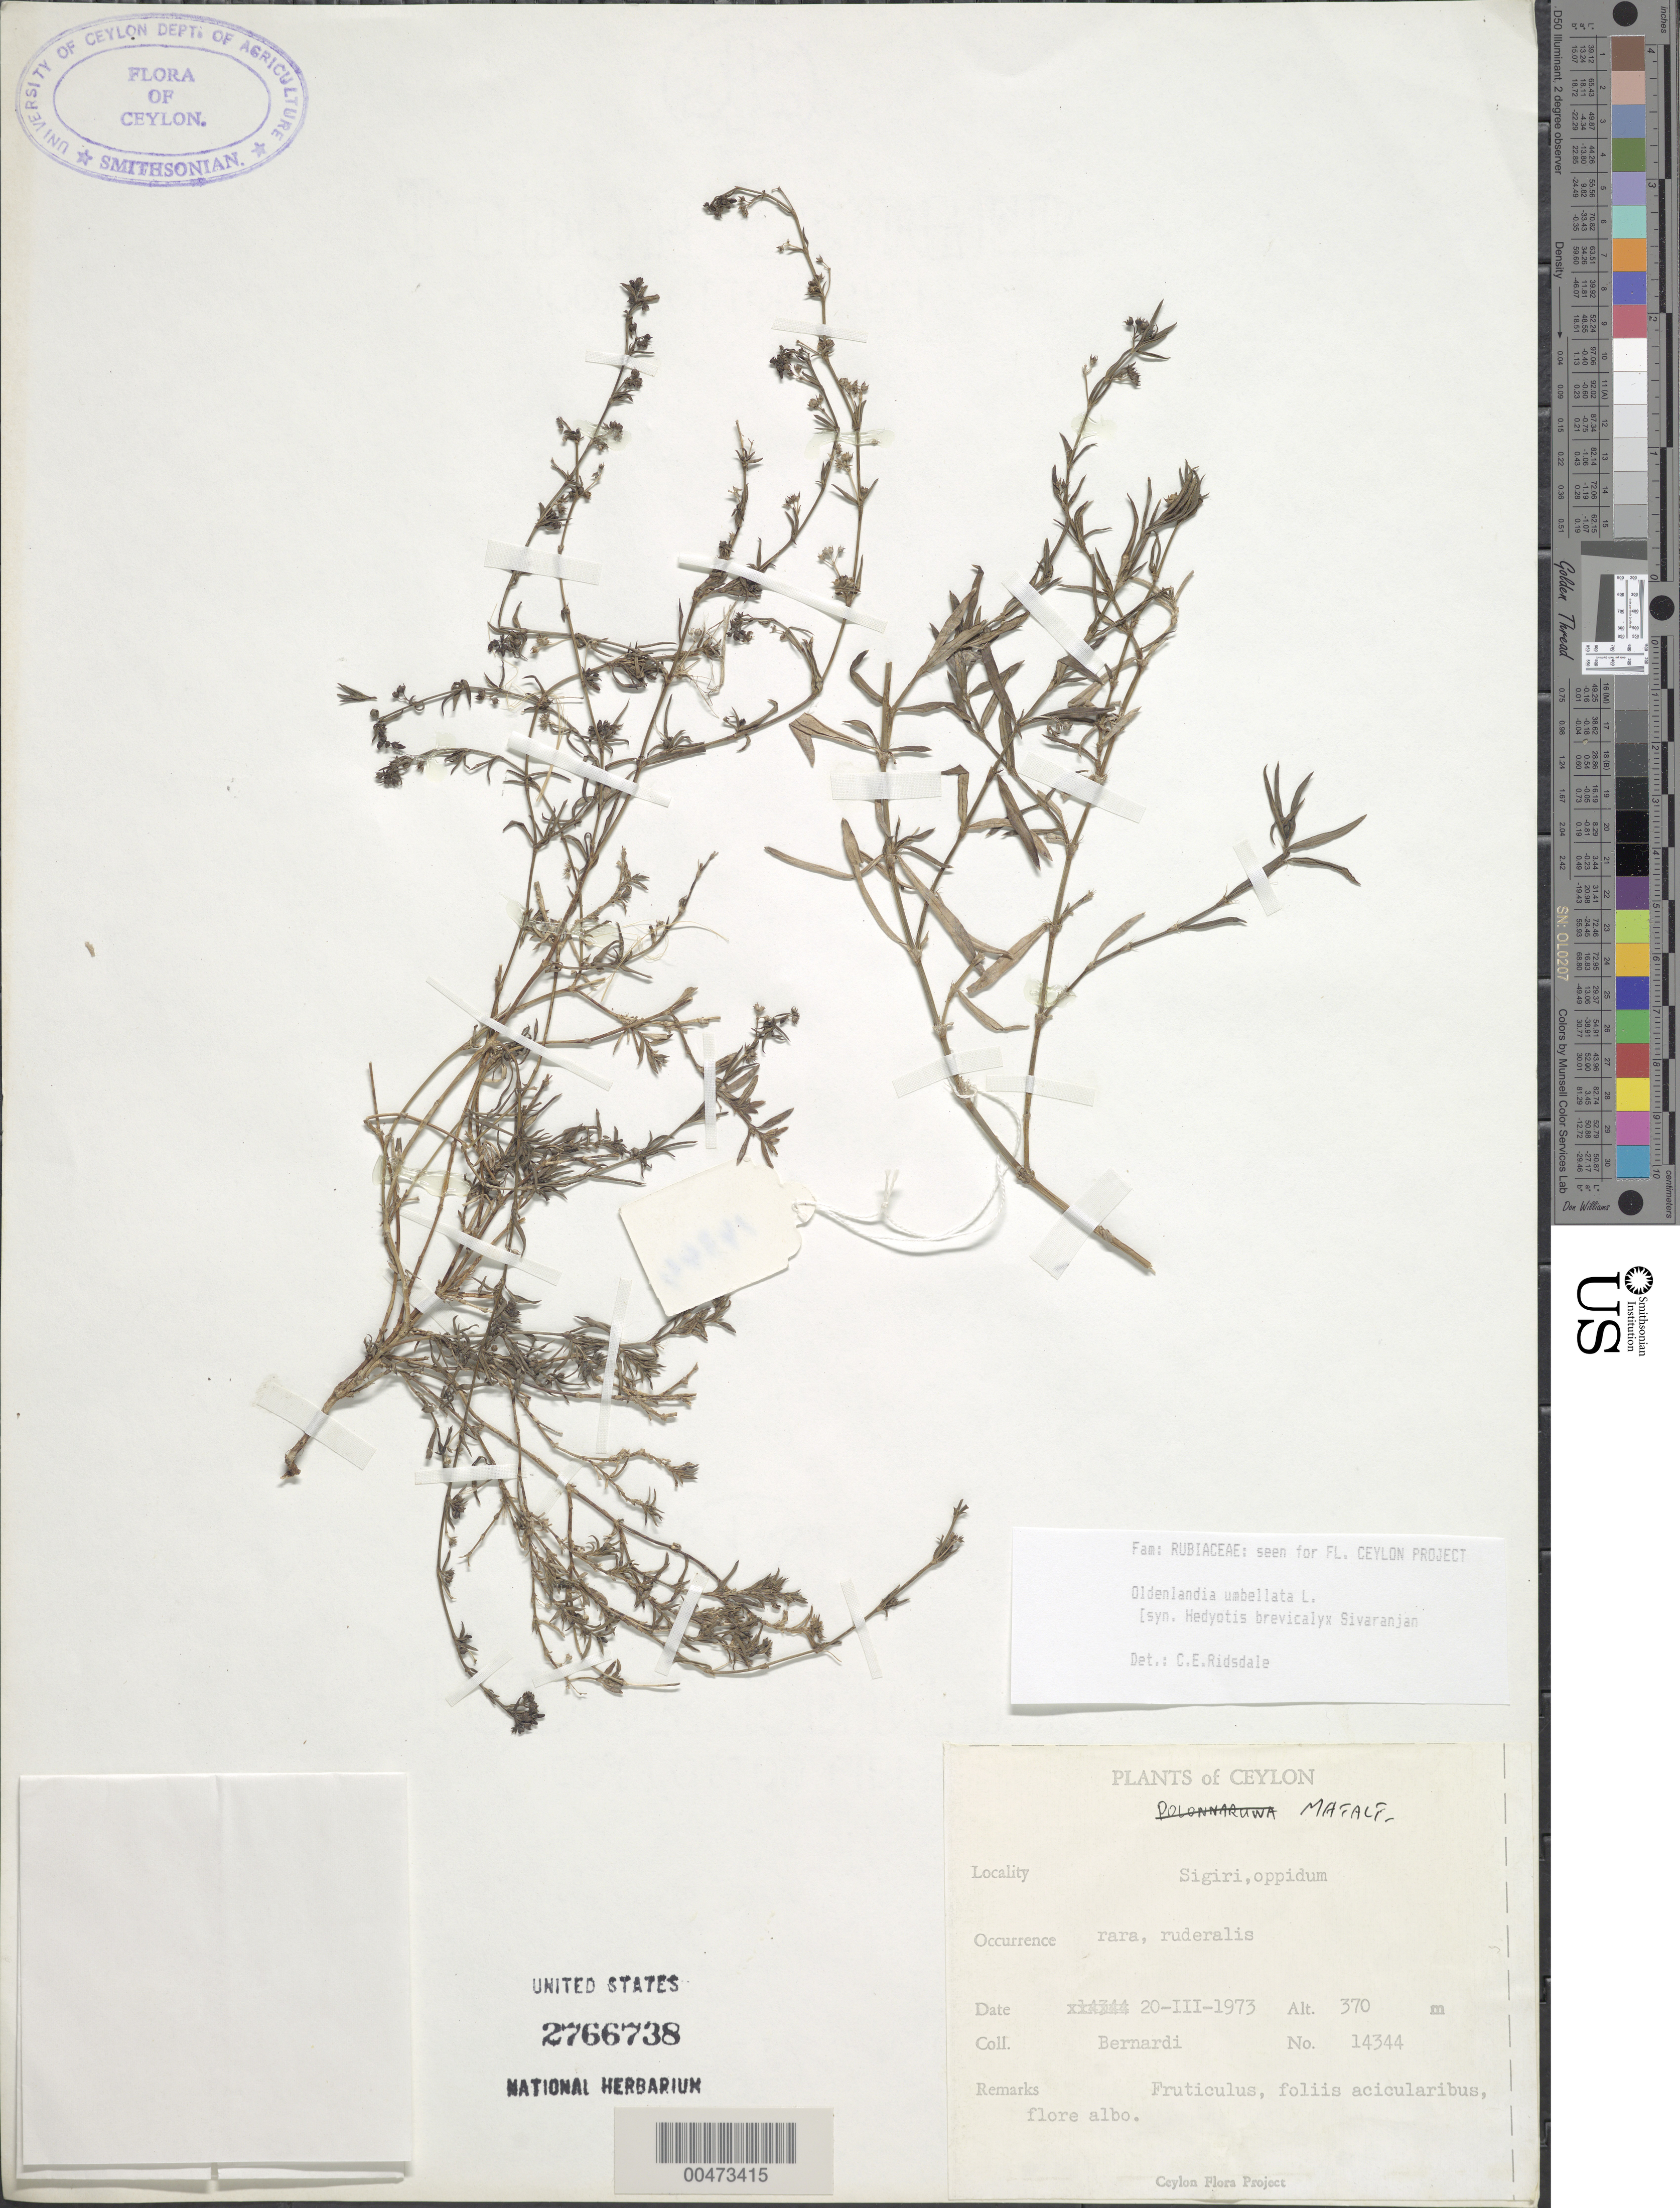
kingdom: Plantae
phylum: Tracheophyta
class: Magnoliopsida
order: Gentianales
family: Rubiaceae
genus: Oldenlandia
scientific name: Oldenlandia umbellata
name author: L.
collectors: W. Bernardi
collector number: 14344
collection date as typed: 20 Mar 1973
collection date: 1973-03-20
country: Sri Lanka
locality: Sigiri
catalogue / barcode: US 2766738